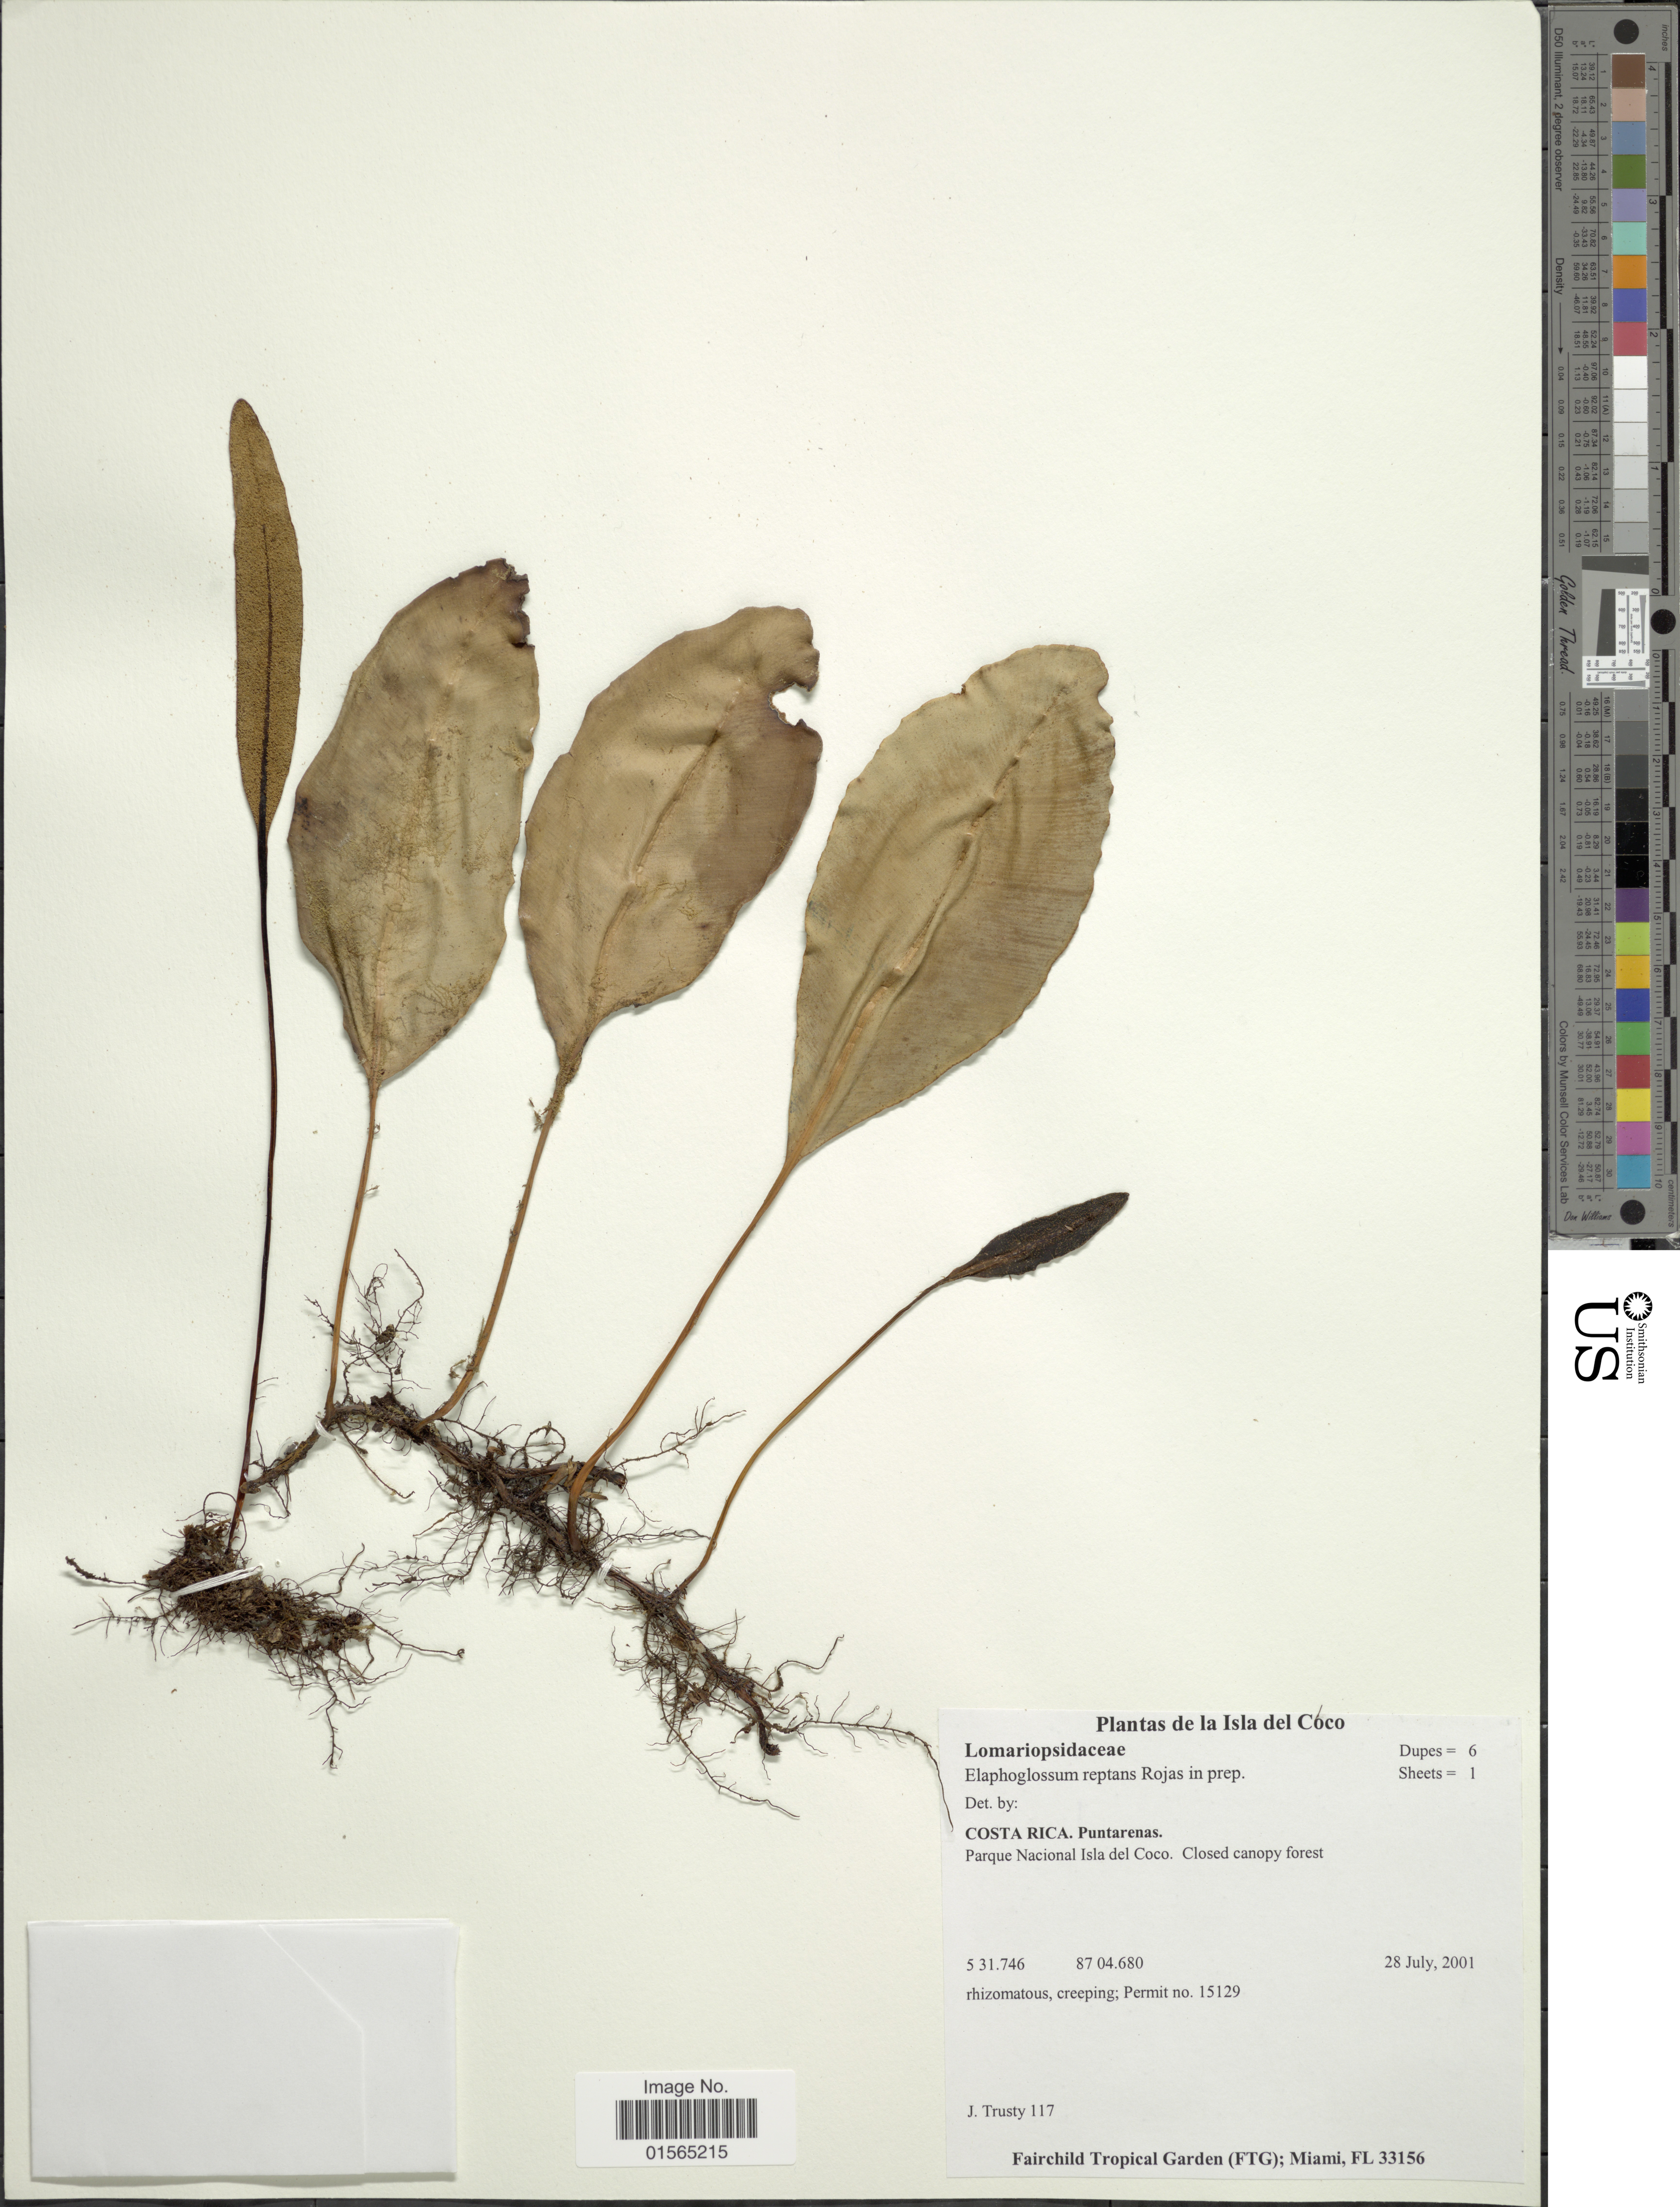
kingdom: Plantae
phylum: Tracheophyta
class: Polypodiopsida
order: Polypodiales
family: Dryopteridaceae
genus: Elaphoglossum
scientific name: Elaphoglossum sp.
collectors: J. Trusty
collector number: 117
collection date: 2001-07-28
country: Costa Rica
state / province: Puntarenas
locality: Isla del Coco, Parque Nacional Isla del Coco. Closed canopy forest